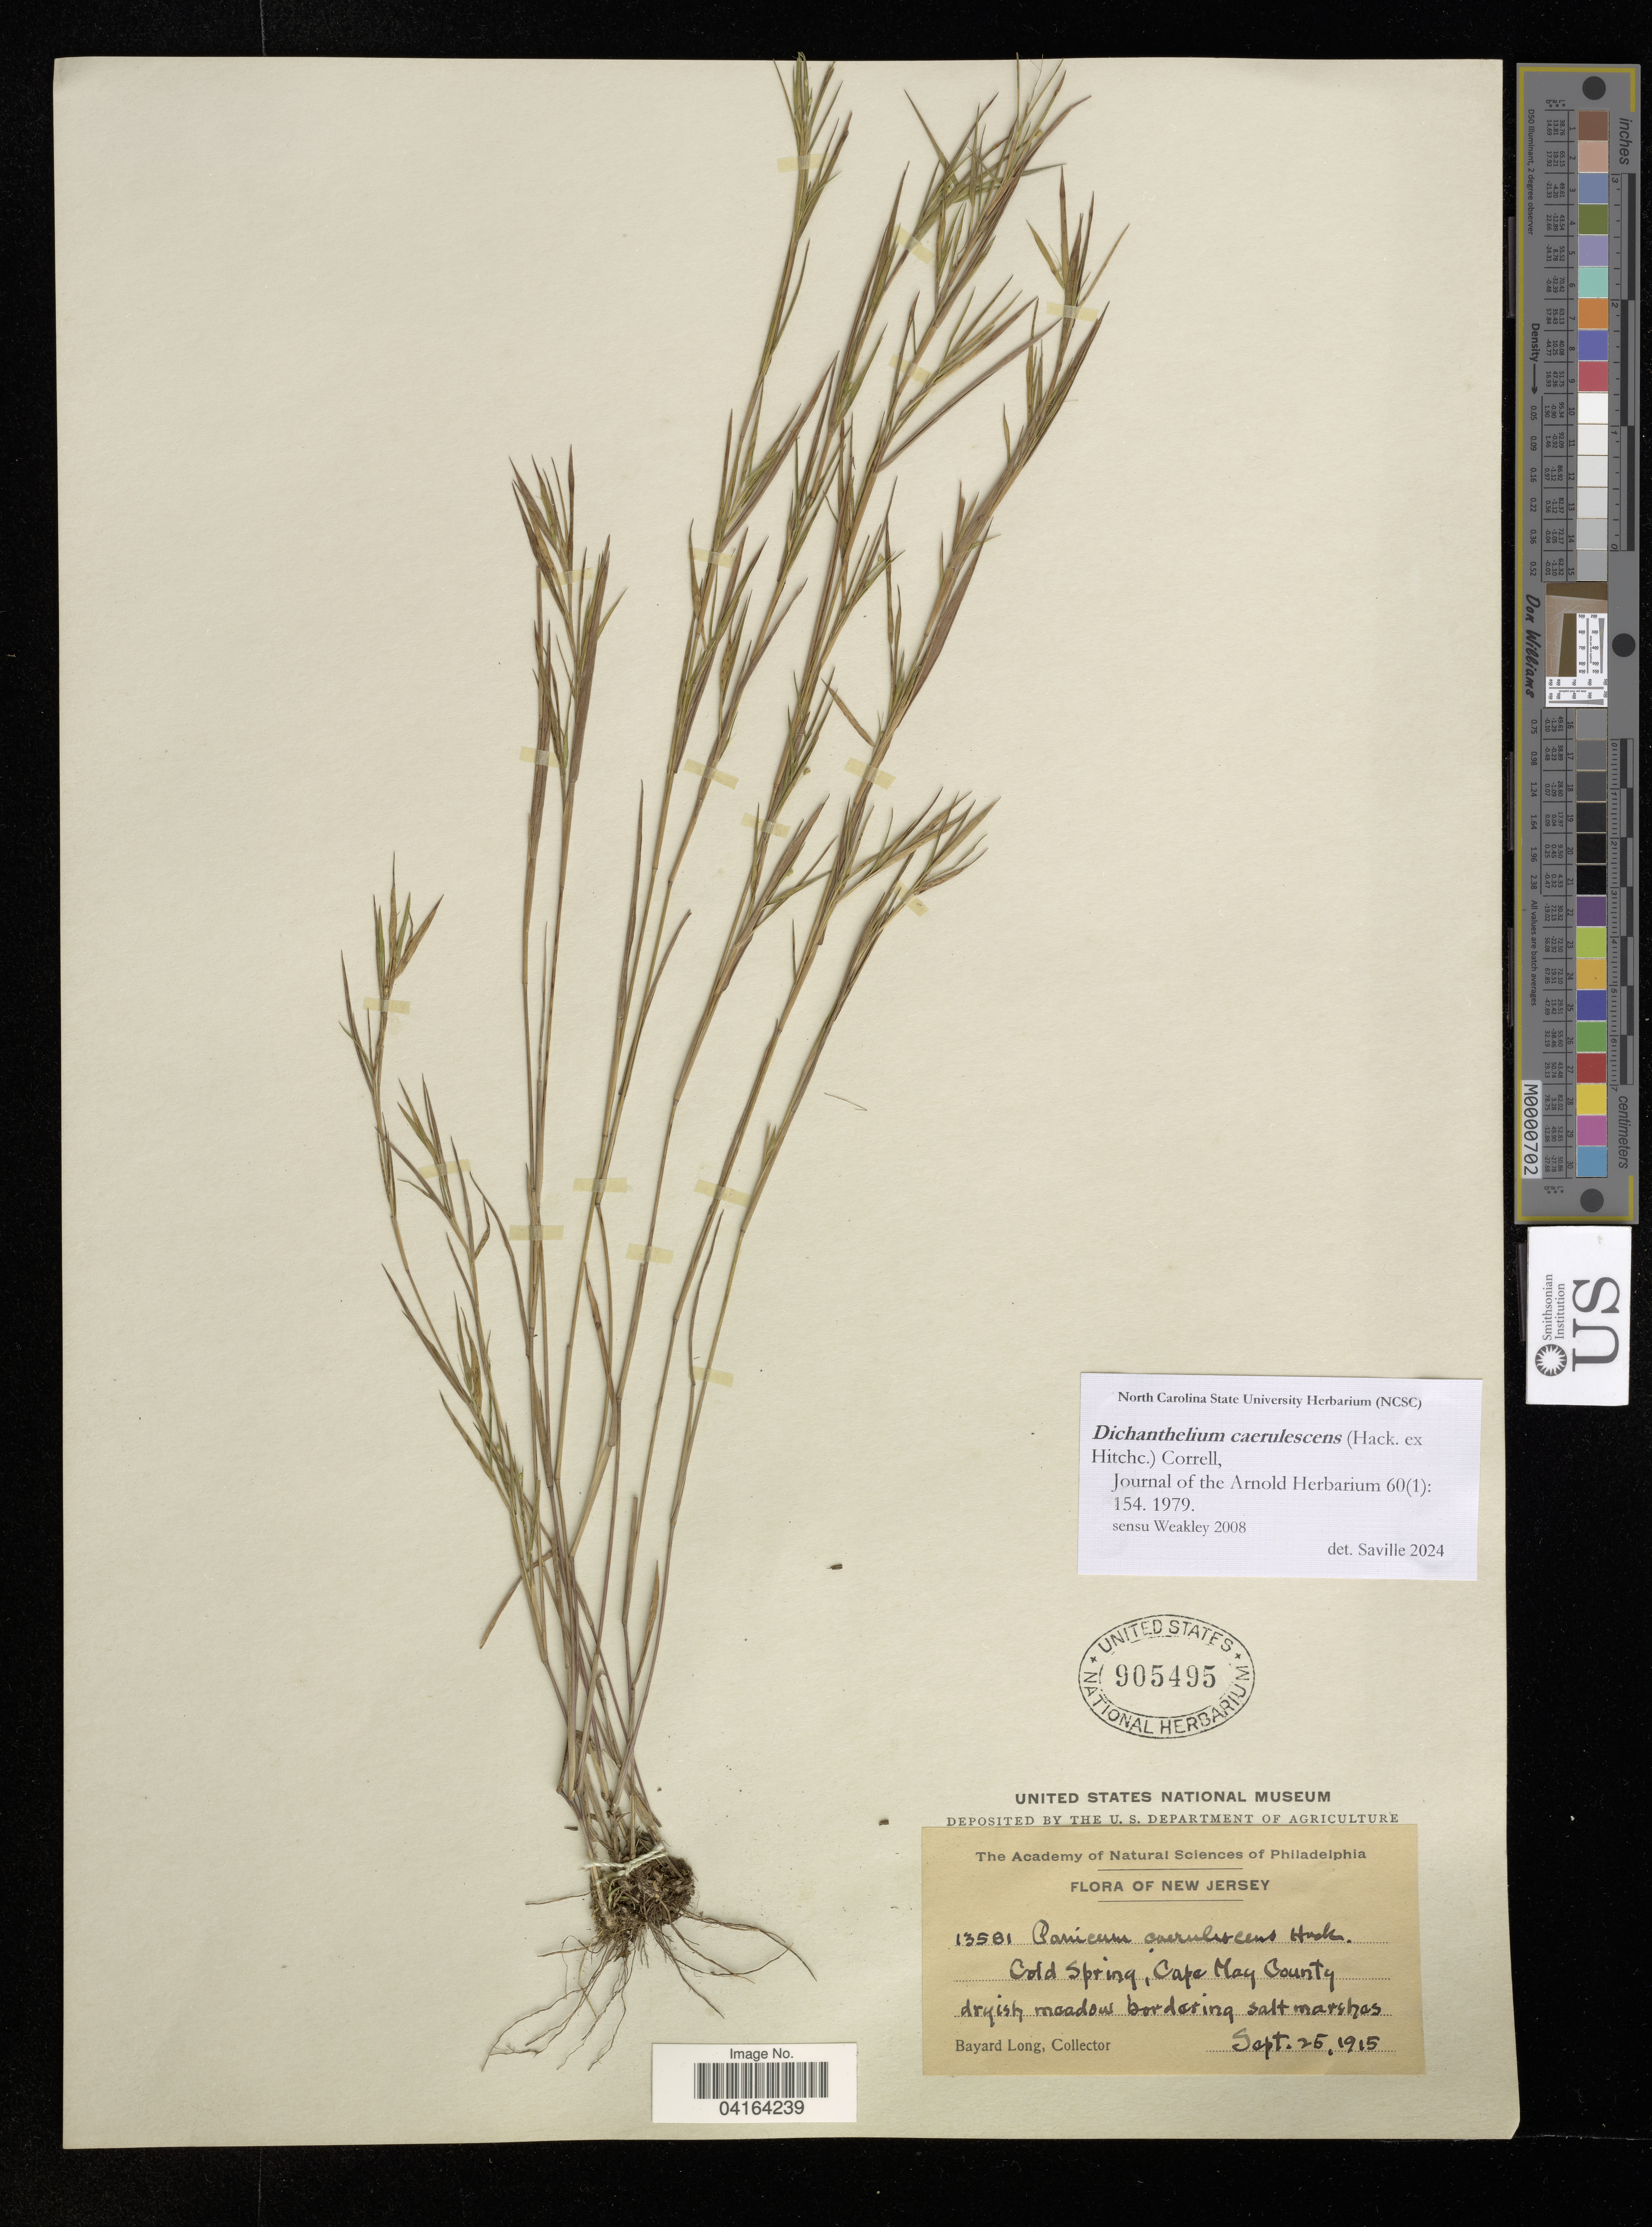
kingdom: Plantae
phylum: Tracheophyta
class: Liliopsida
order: Poales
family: Poaceae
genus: Dichanthelium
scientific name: Dichanthelium caerulescens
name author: (Hack. ex Hitchc.) Correll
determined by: Saville, A. C., (NCSC), North Carolina State University (UNITED STATES)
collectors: B. Long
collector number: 13581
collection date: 1915-09-25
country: United States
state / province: New Jersey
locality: Cold Spring, Cape May County.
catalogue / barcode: US 905495